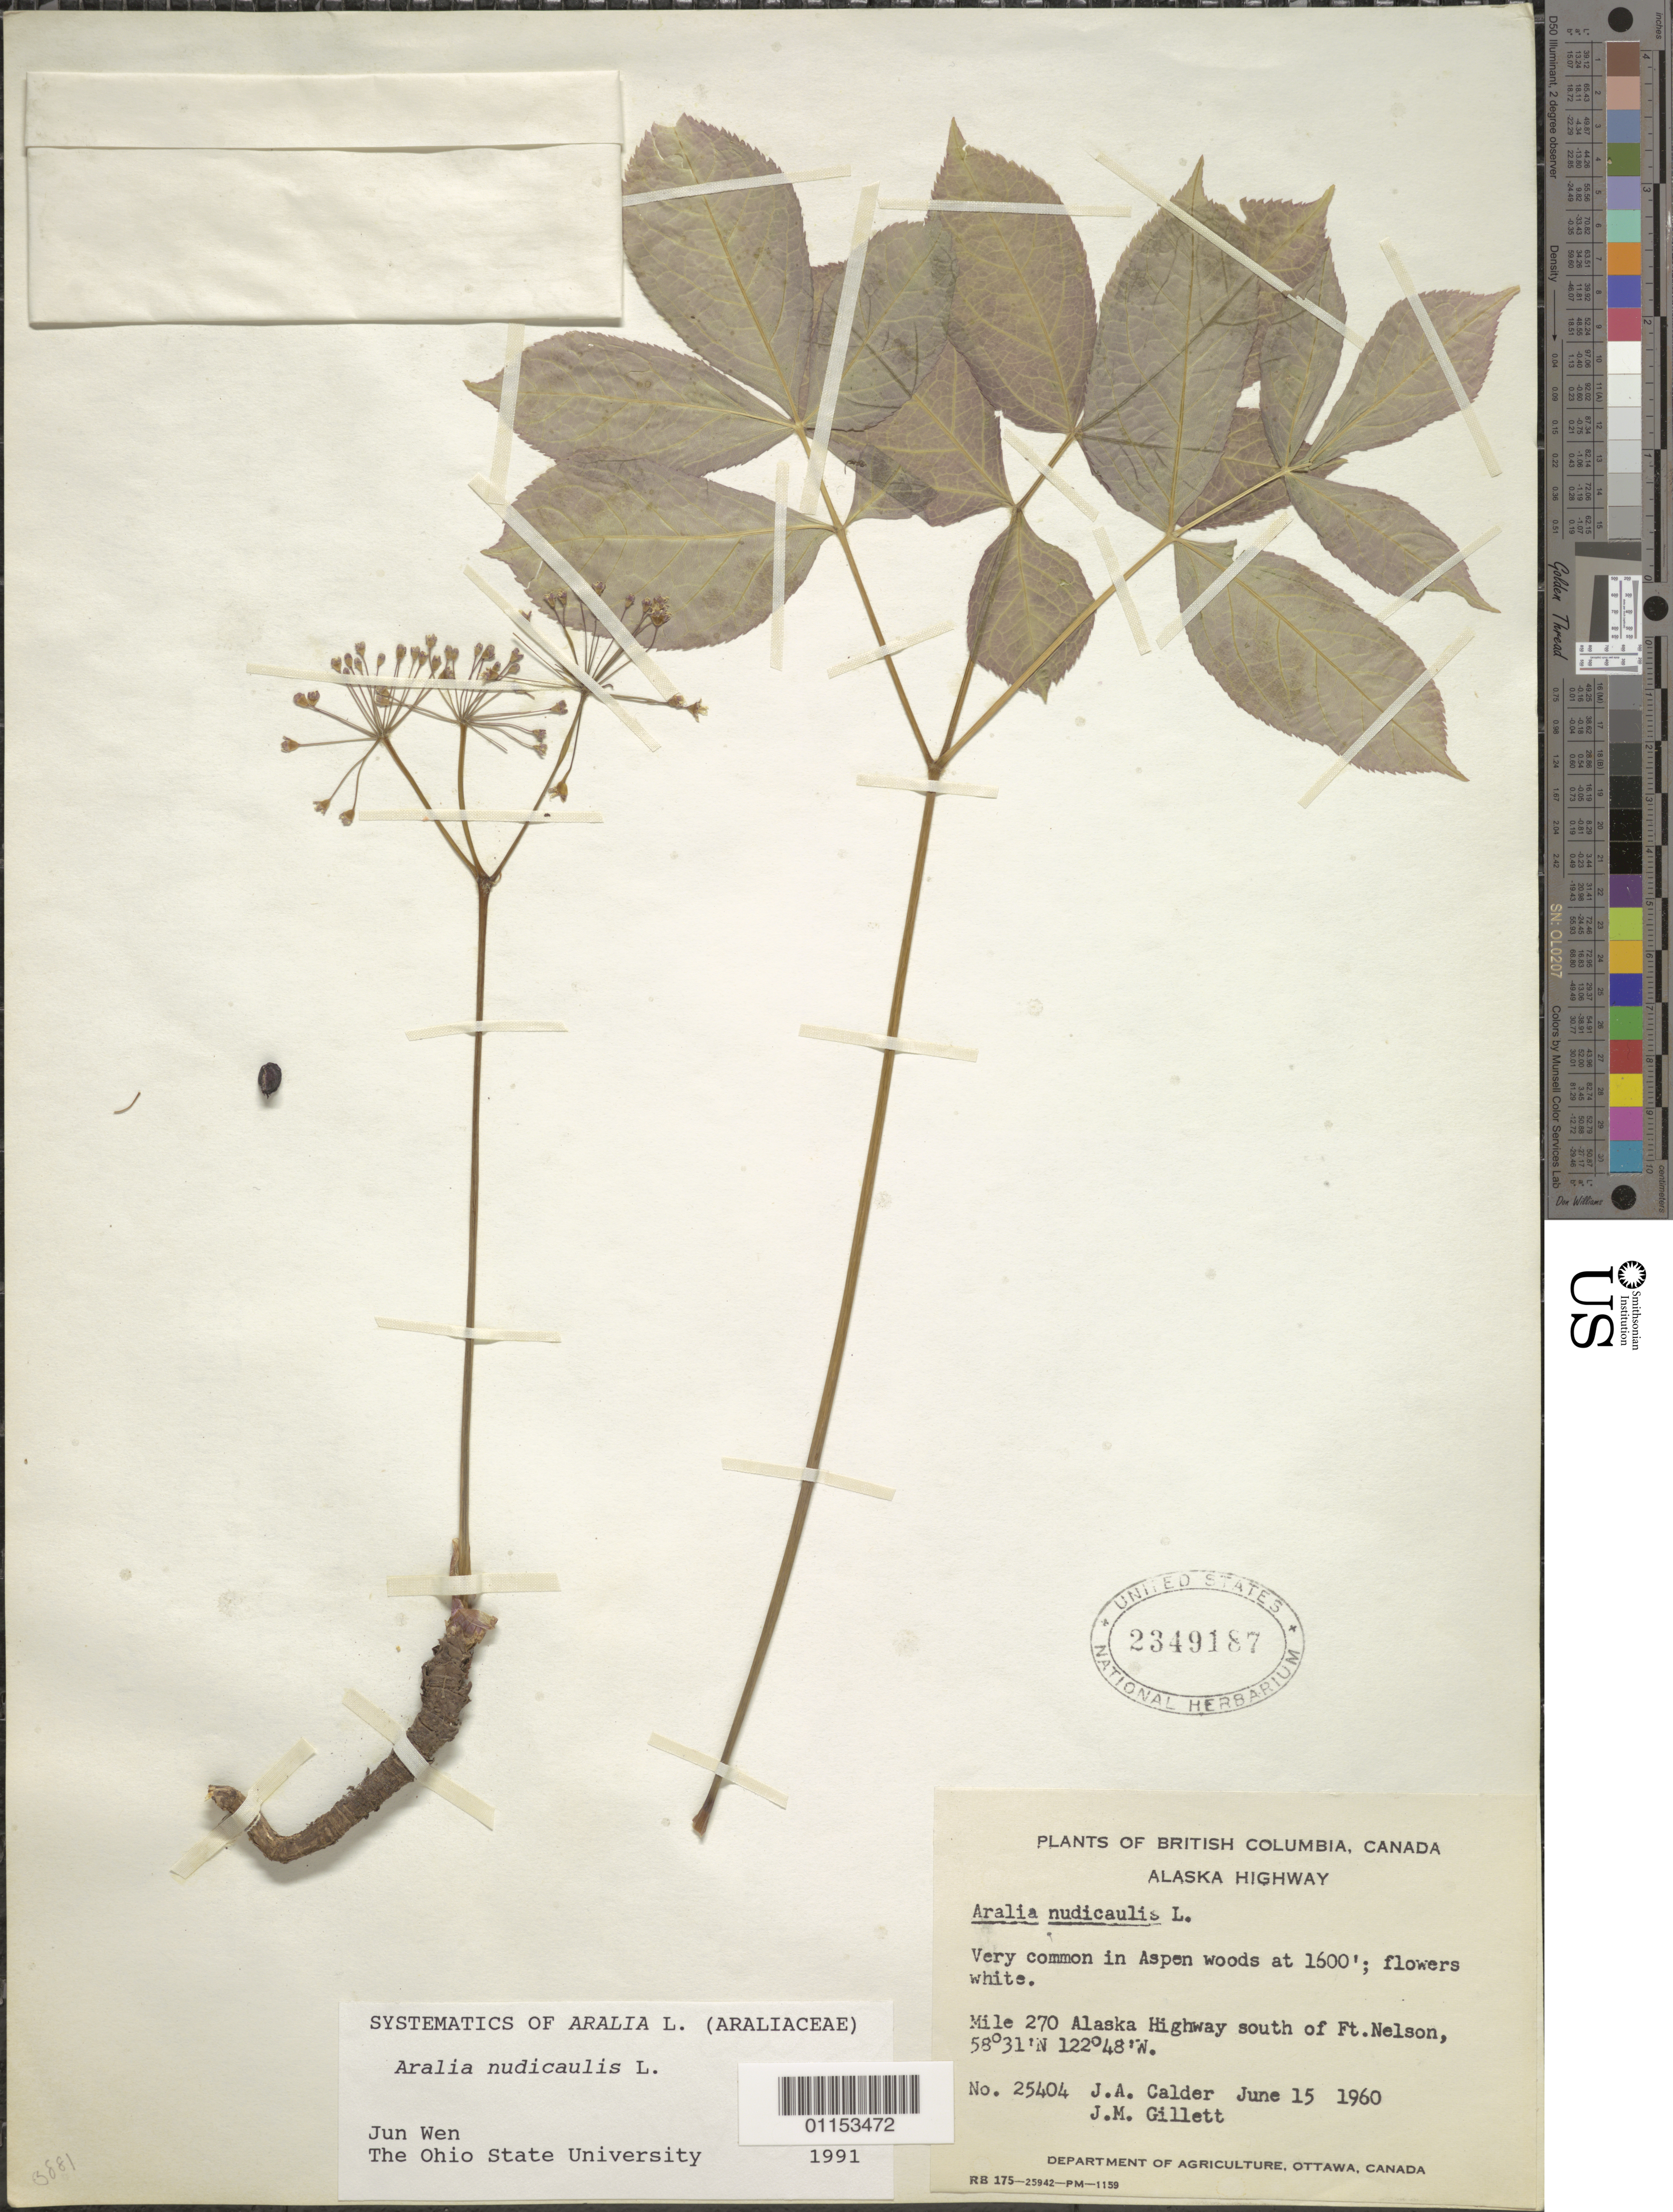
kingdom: Plantae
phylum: Tracheophyta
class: Magnoliopsida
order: Apiales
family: Araliaceae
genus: Aralia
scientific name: Aralia nudicaulis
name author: L.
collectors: J. A. Calder & J. Gillett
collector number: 25404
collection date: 1960-06-15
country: Canada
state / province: British Columbia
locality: Mi 270 Alaska Hwy S of Ft Nelson.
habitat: Very common in Aspen woods.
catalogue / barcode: US 2349187